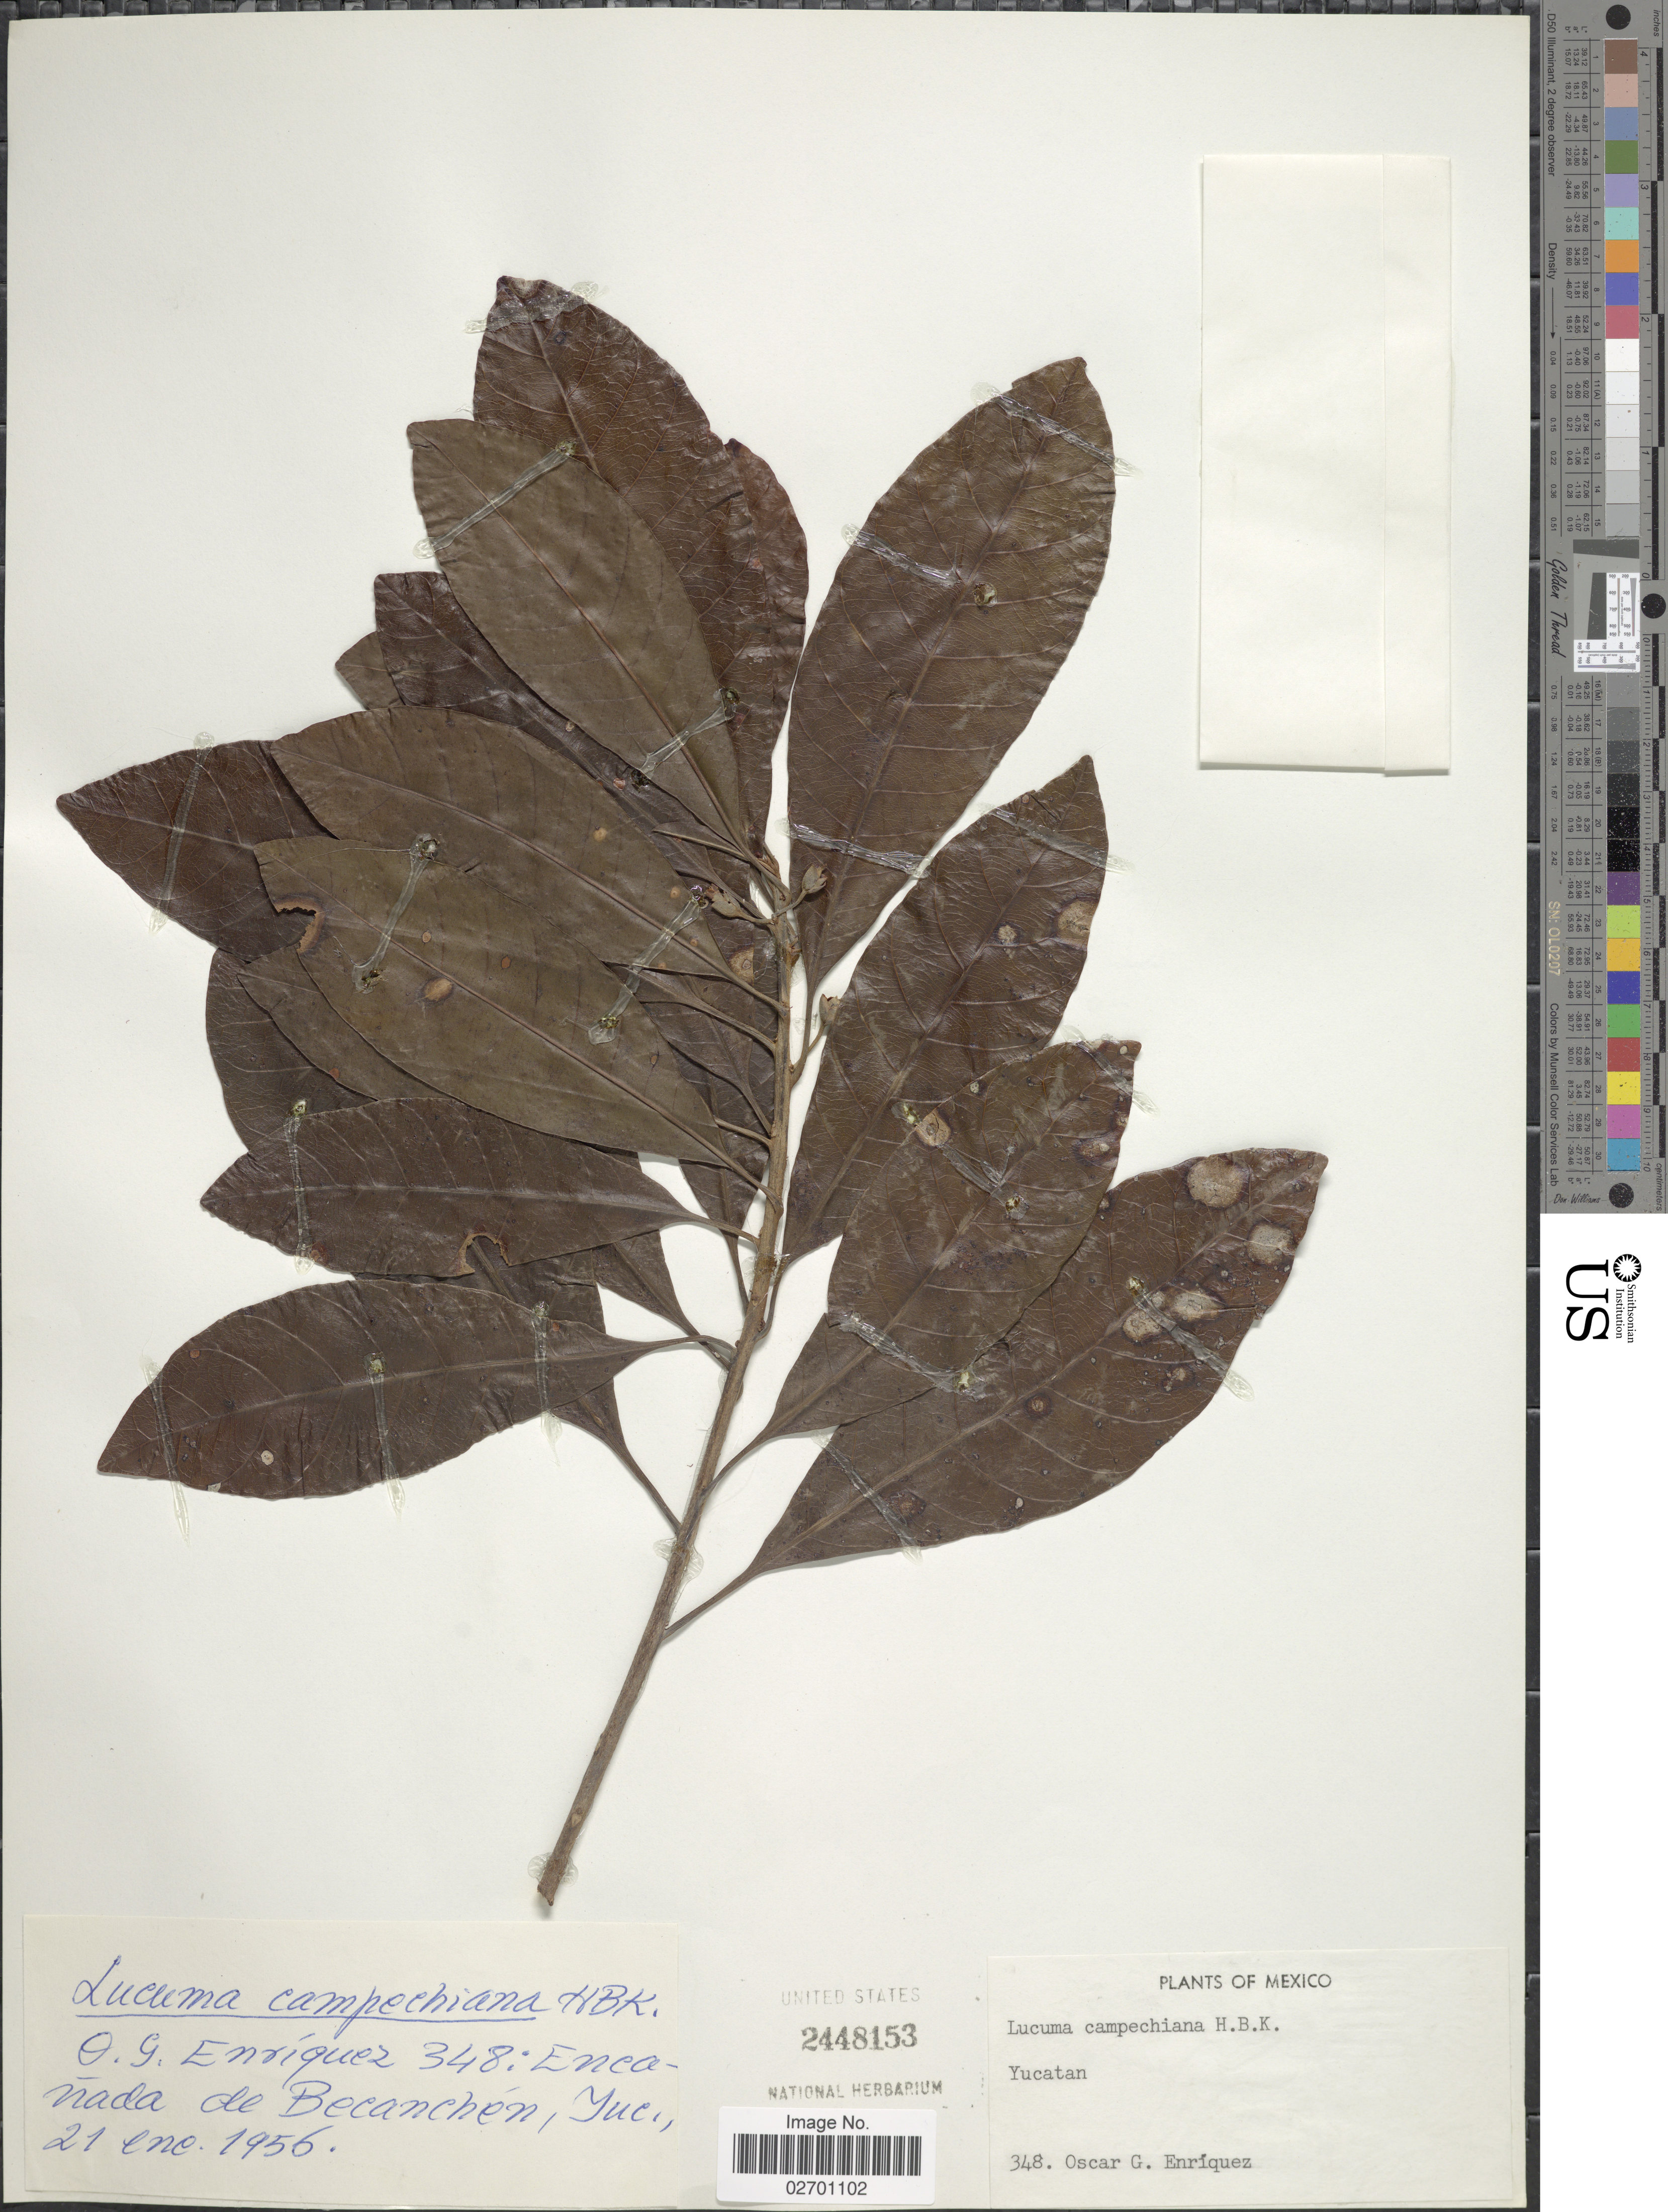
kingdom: Plantae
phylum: Tracheophyta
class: Magnoliopsida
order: Ericales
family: Sapotaceae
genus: Pouteria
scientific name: Pouteria campechiana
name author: (Kunth) Baehni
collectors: O. Enriquez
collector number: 348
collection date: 1956-01-21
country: Mexico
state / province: Yucatán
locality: Encanada de Becanchen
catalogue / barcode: US 2448153